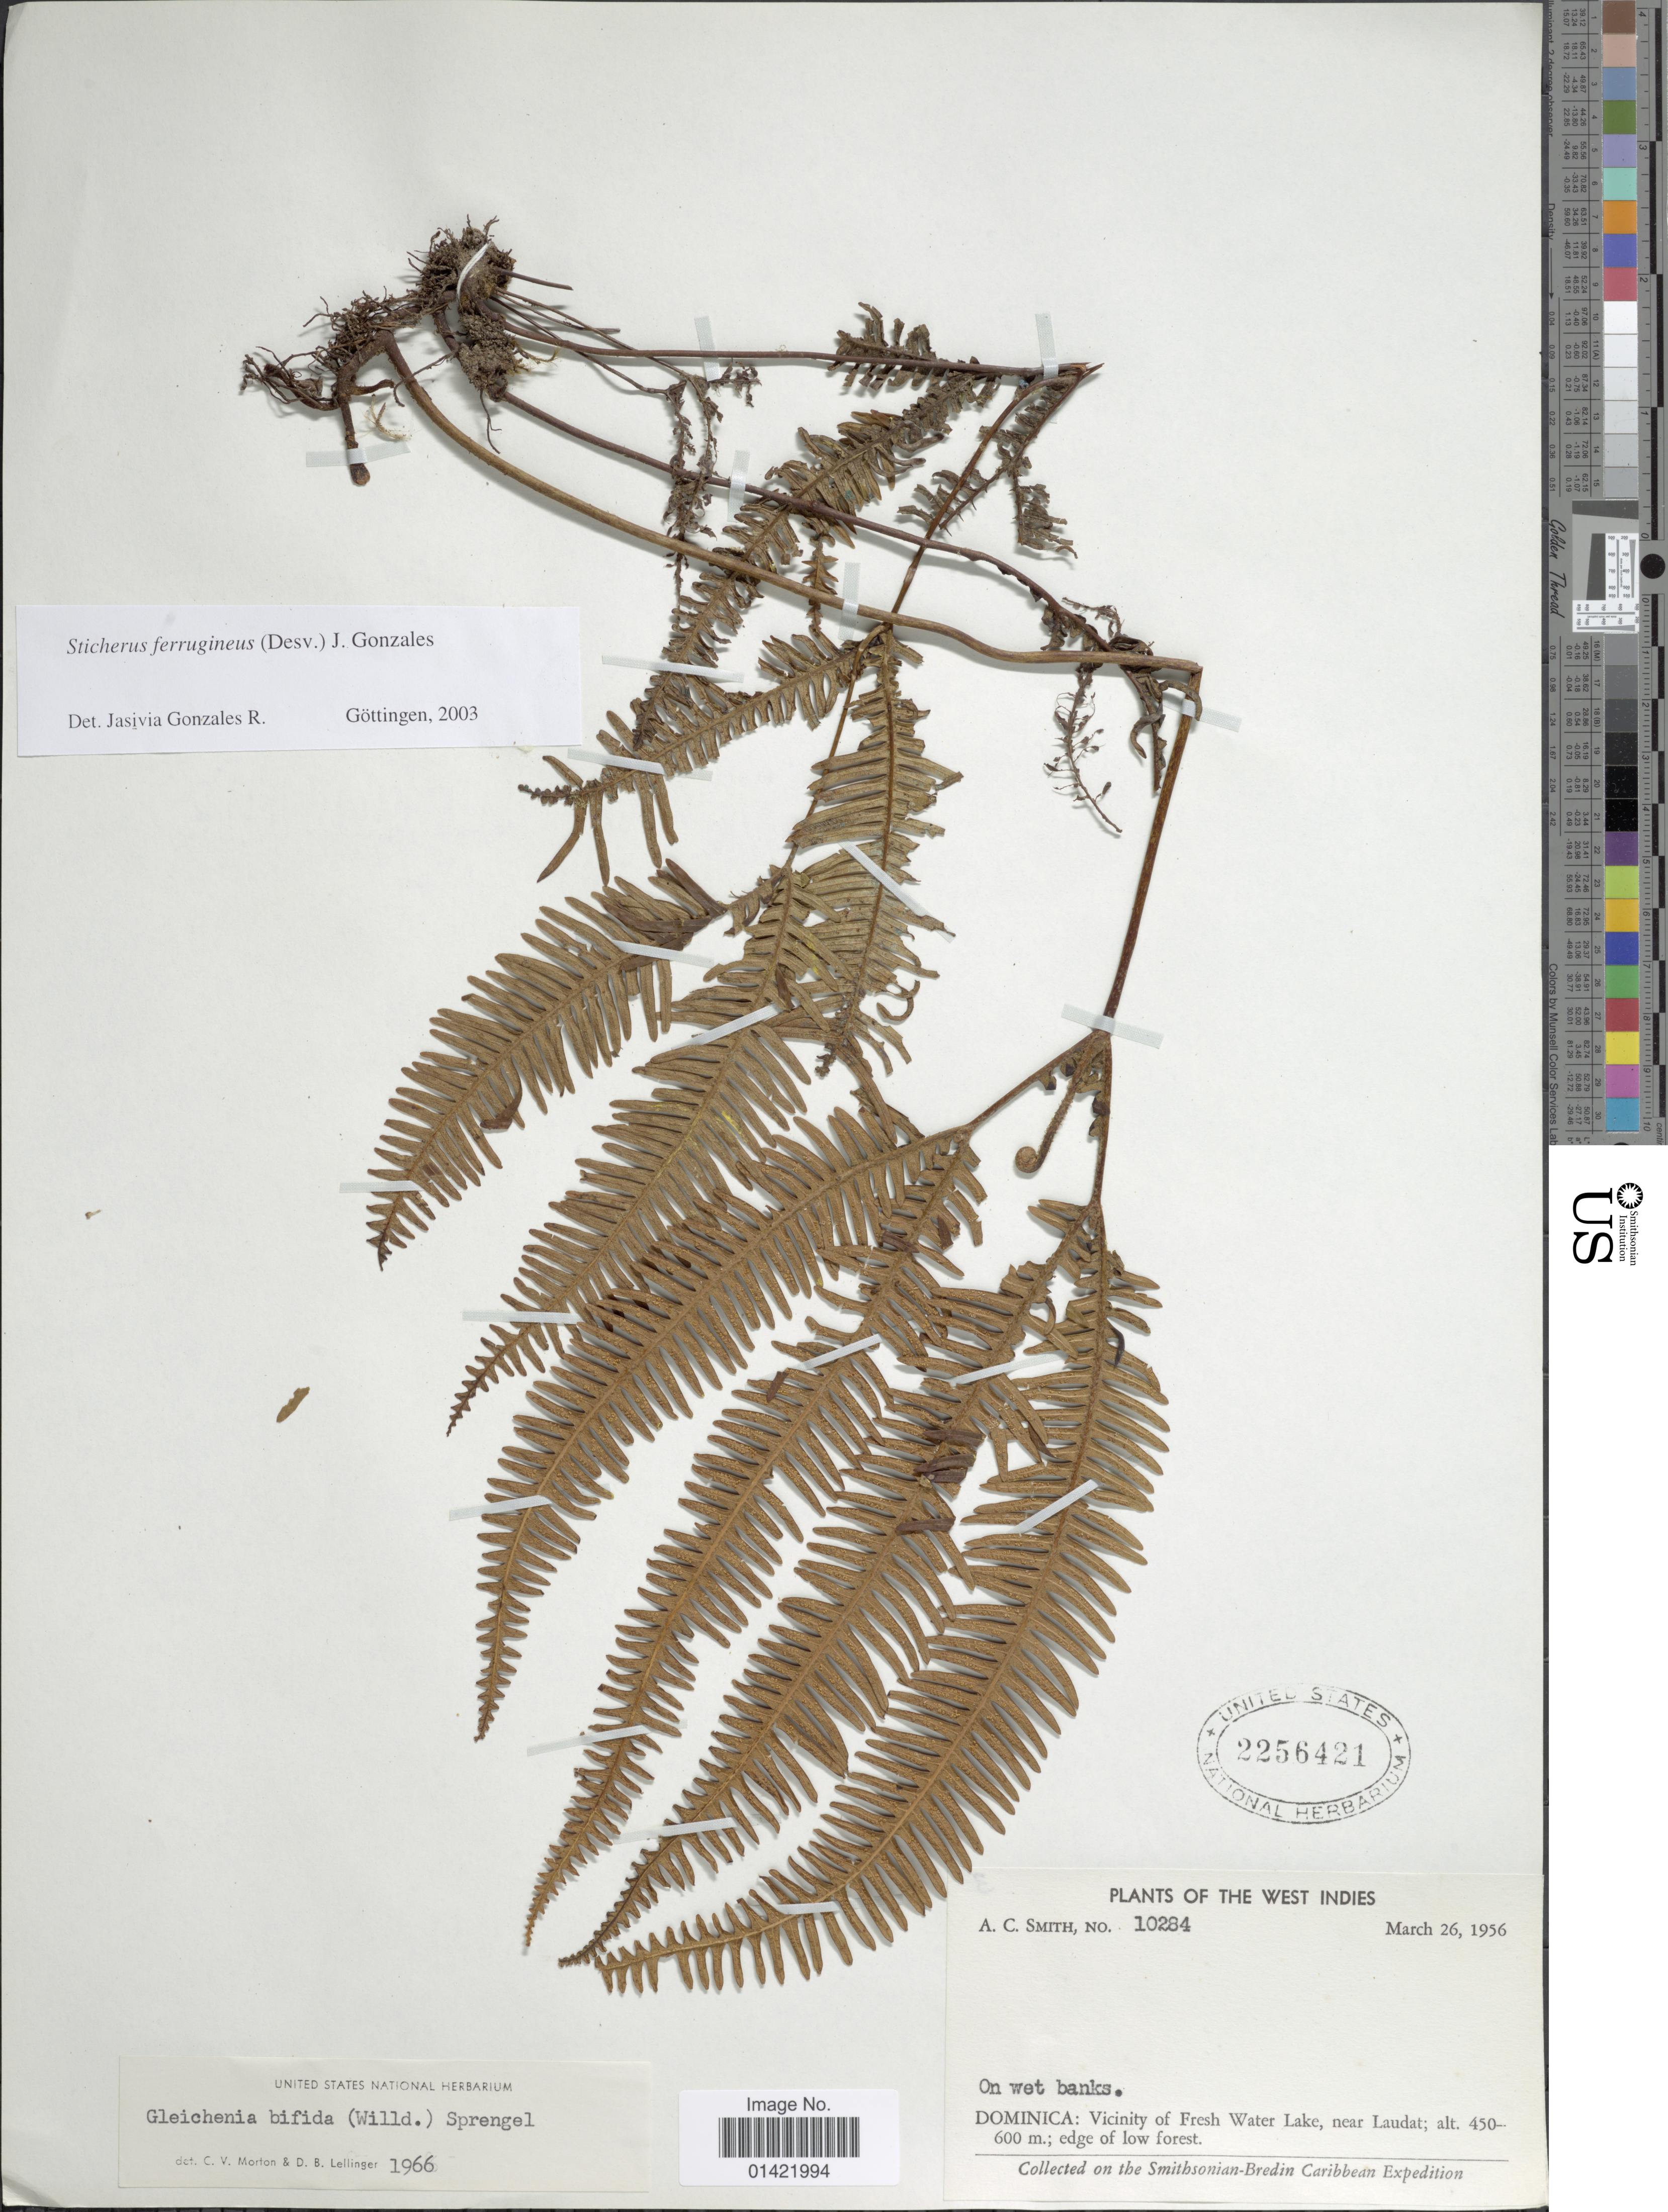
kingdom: Plantae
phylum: Tracheophyta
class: Polypodiopsida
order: Gleicheniales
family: Gleicheniaceae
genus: Sticherus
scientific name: Sticherus ferrugineus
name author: (Desv.) J. Gonzales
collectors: A. C. Smith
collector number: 10284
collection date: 1956-03-26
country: Dominica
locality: The West Indies. Vicinity of Fresh Water Lake, near Laudat.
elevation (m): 450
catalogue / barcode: US 2256421